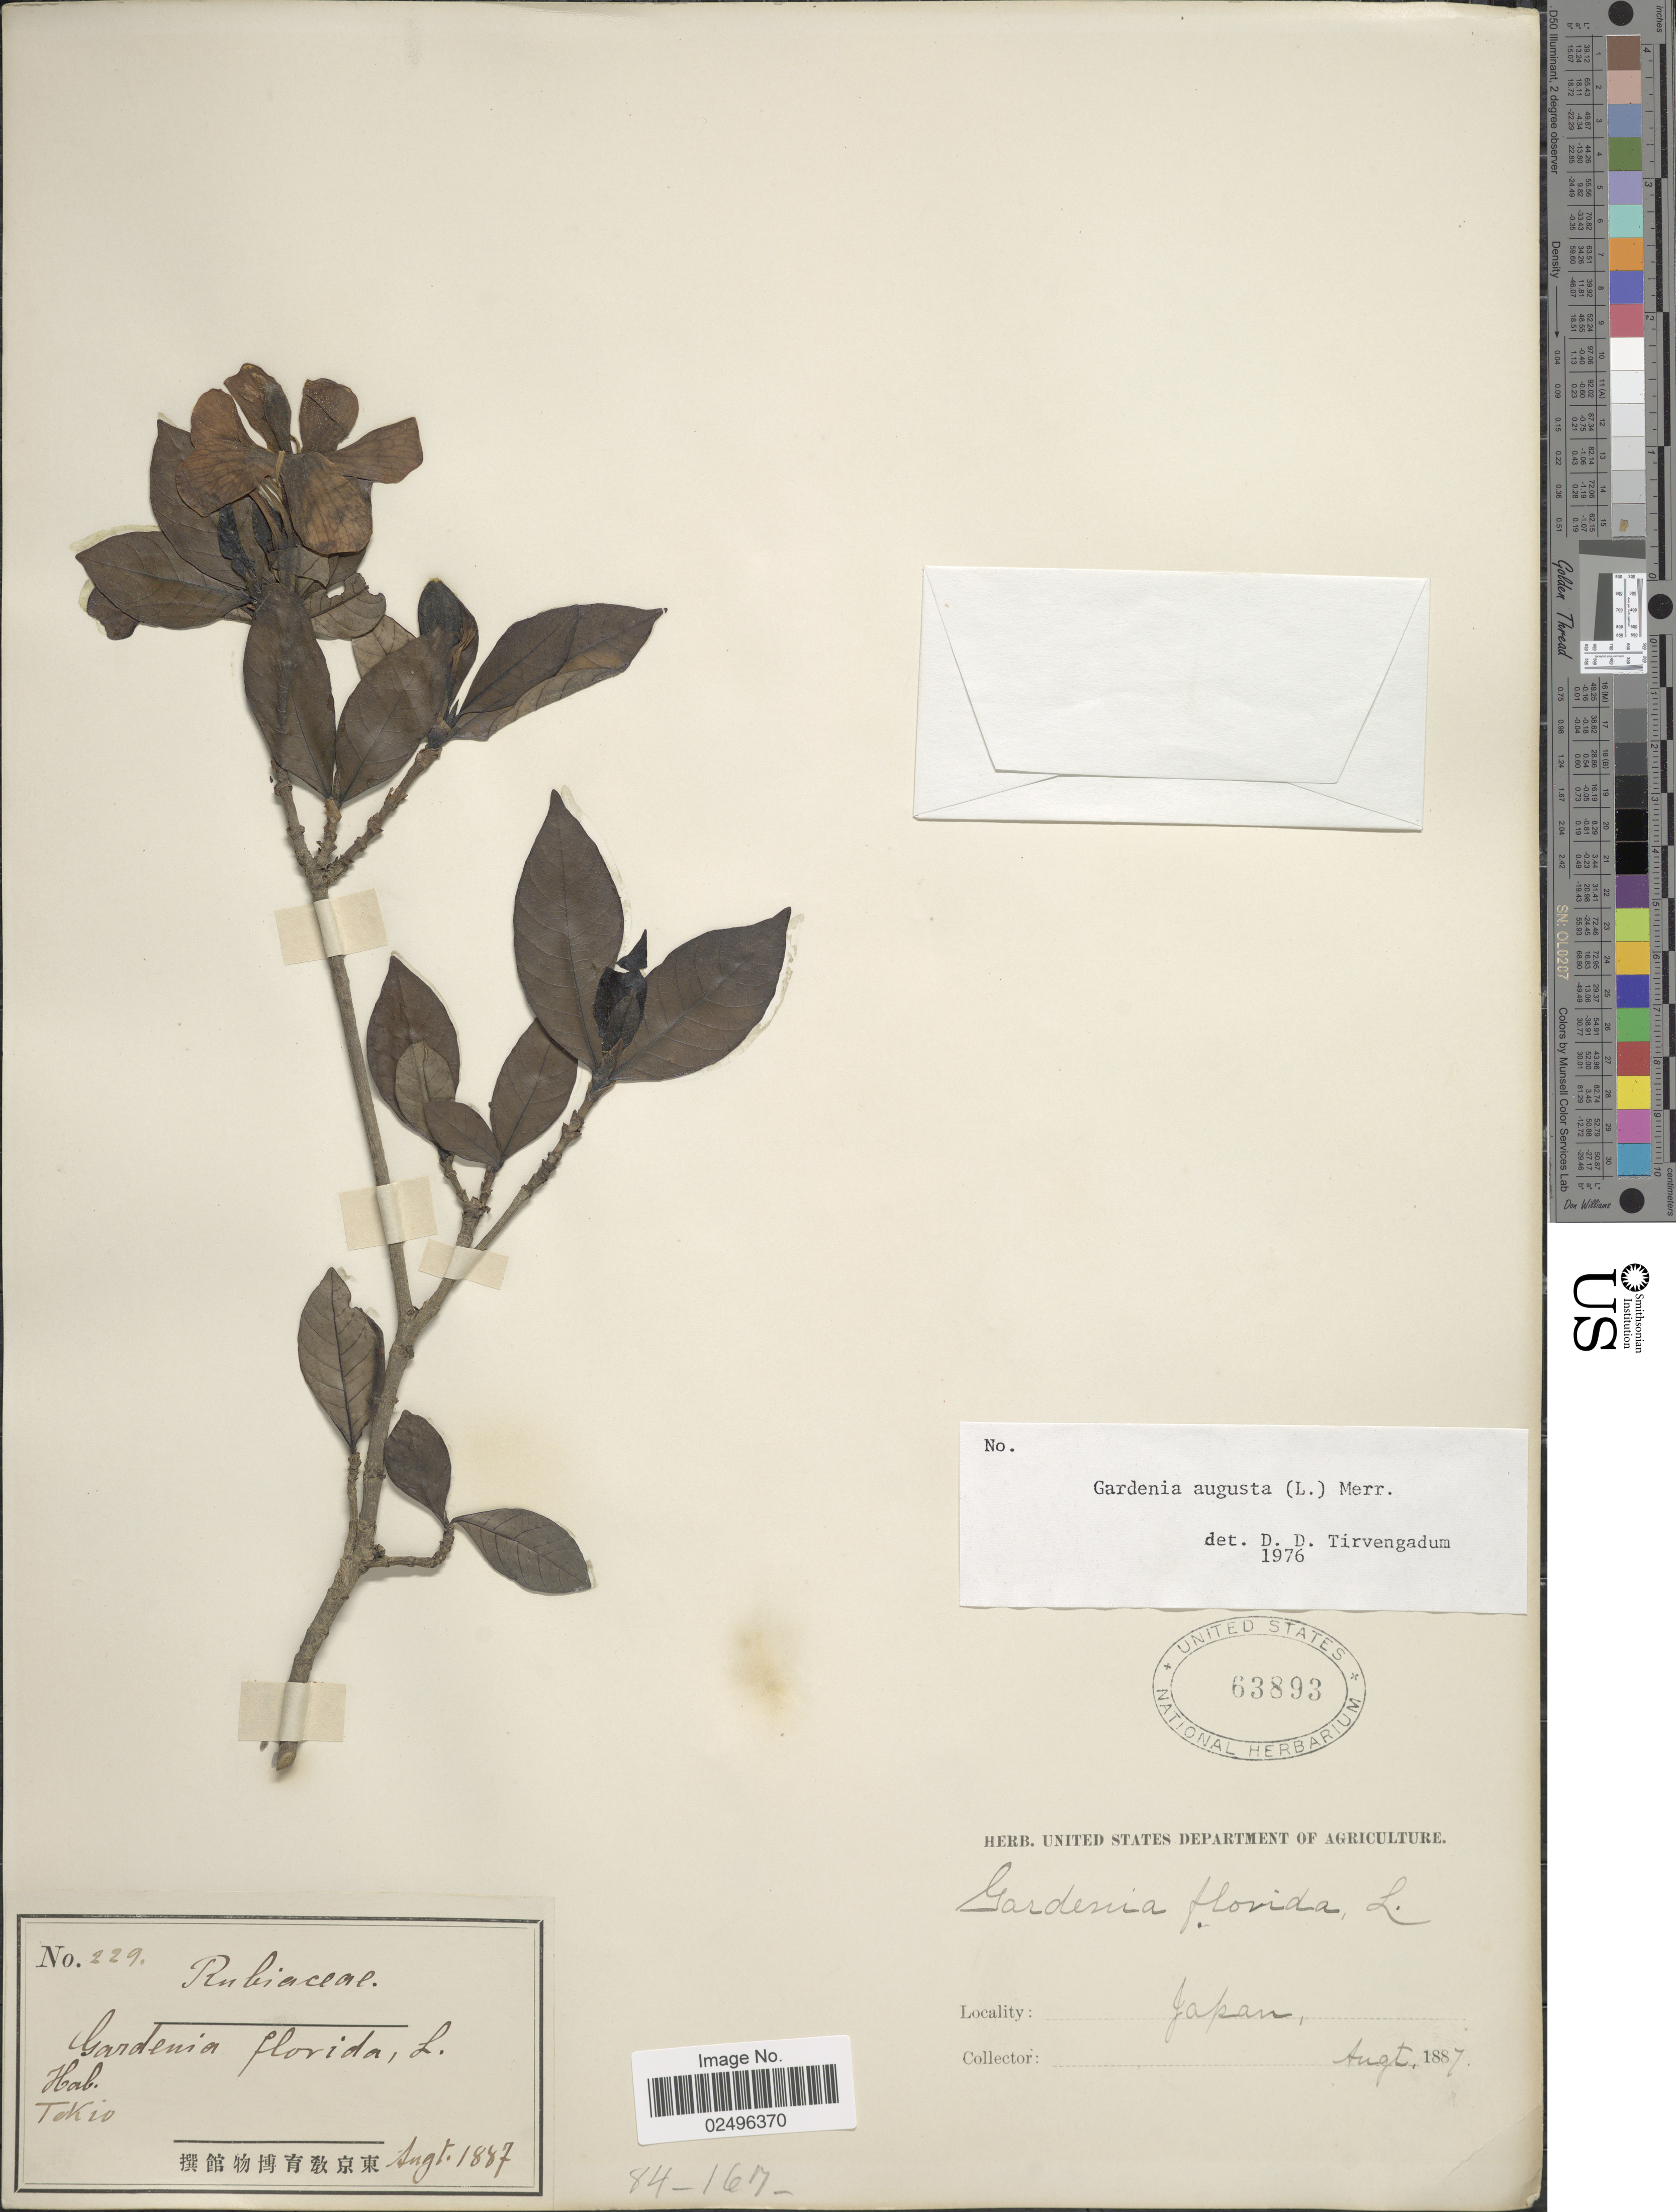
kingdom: Plantae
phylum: Tracheophyta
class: Magnoliopsida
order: Gentianales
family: Rubiaceae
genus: Gardenia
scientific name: Gardenia augusta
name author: (L.) Merr.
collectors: Facchini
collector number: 229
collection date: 1887-08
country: Japan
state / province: Tokyo, Federal City of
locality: Tokio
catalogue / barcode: US 63893